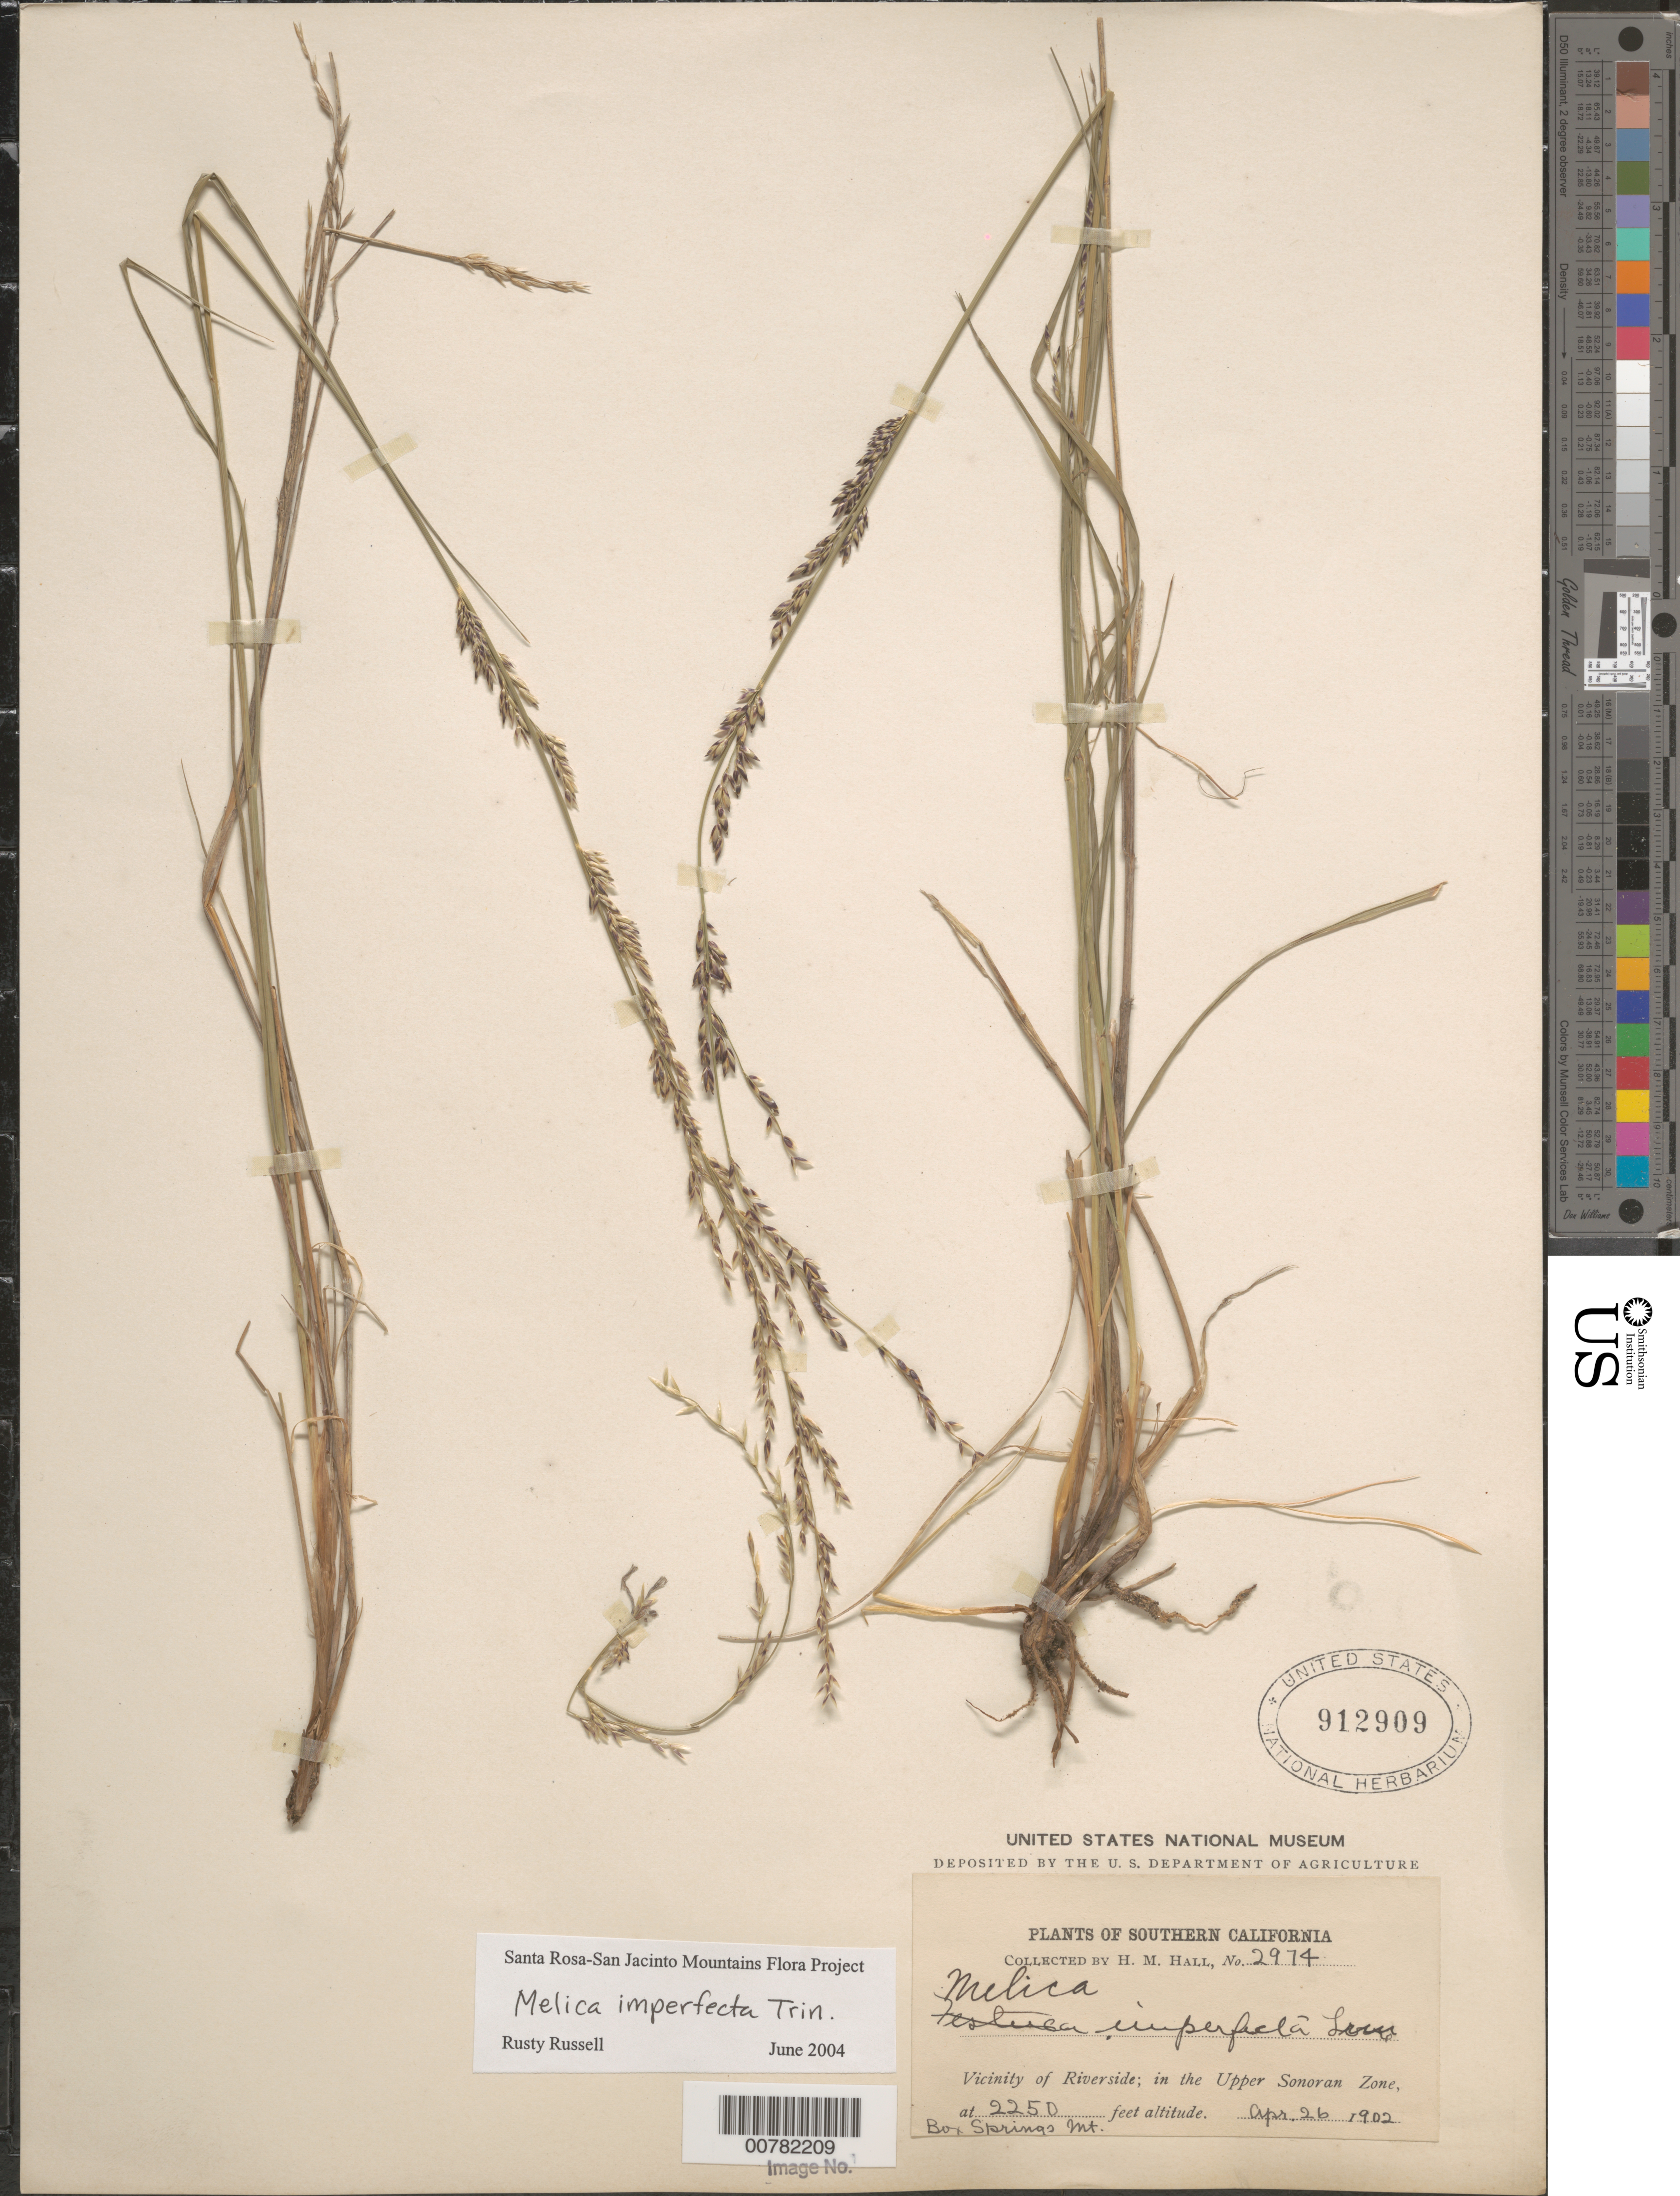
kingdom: Plantae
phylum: Tracheophyta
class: Liliopsida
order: Poales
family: Poaceae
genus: Melica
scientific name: Melica imperfecta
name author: Trin.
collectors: H. M. Hall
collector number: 2974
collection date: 1902-04-26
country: United States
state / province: California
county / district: Riverside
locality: Southern California. Vicinity of Riverside; in the Upper Sonoran Zone. Box Springs Mt.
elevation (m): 686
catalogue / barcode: US 912909